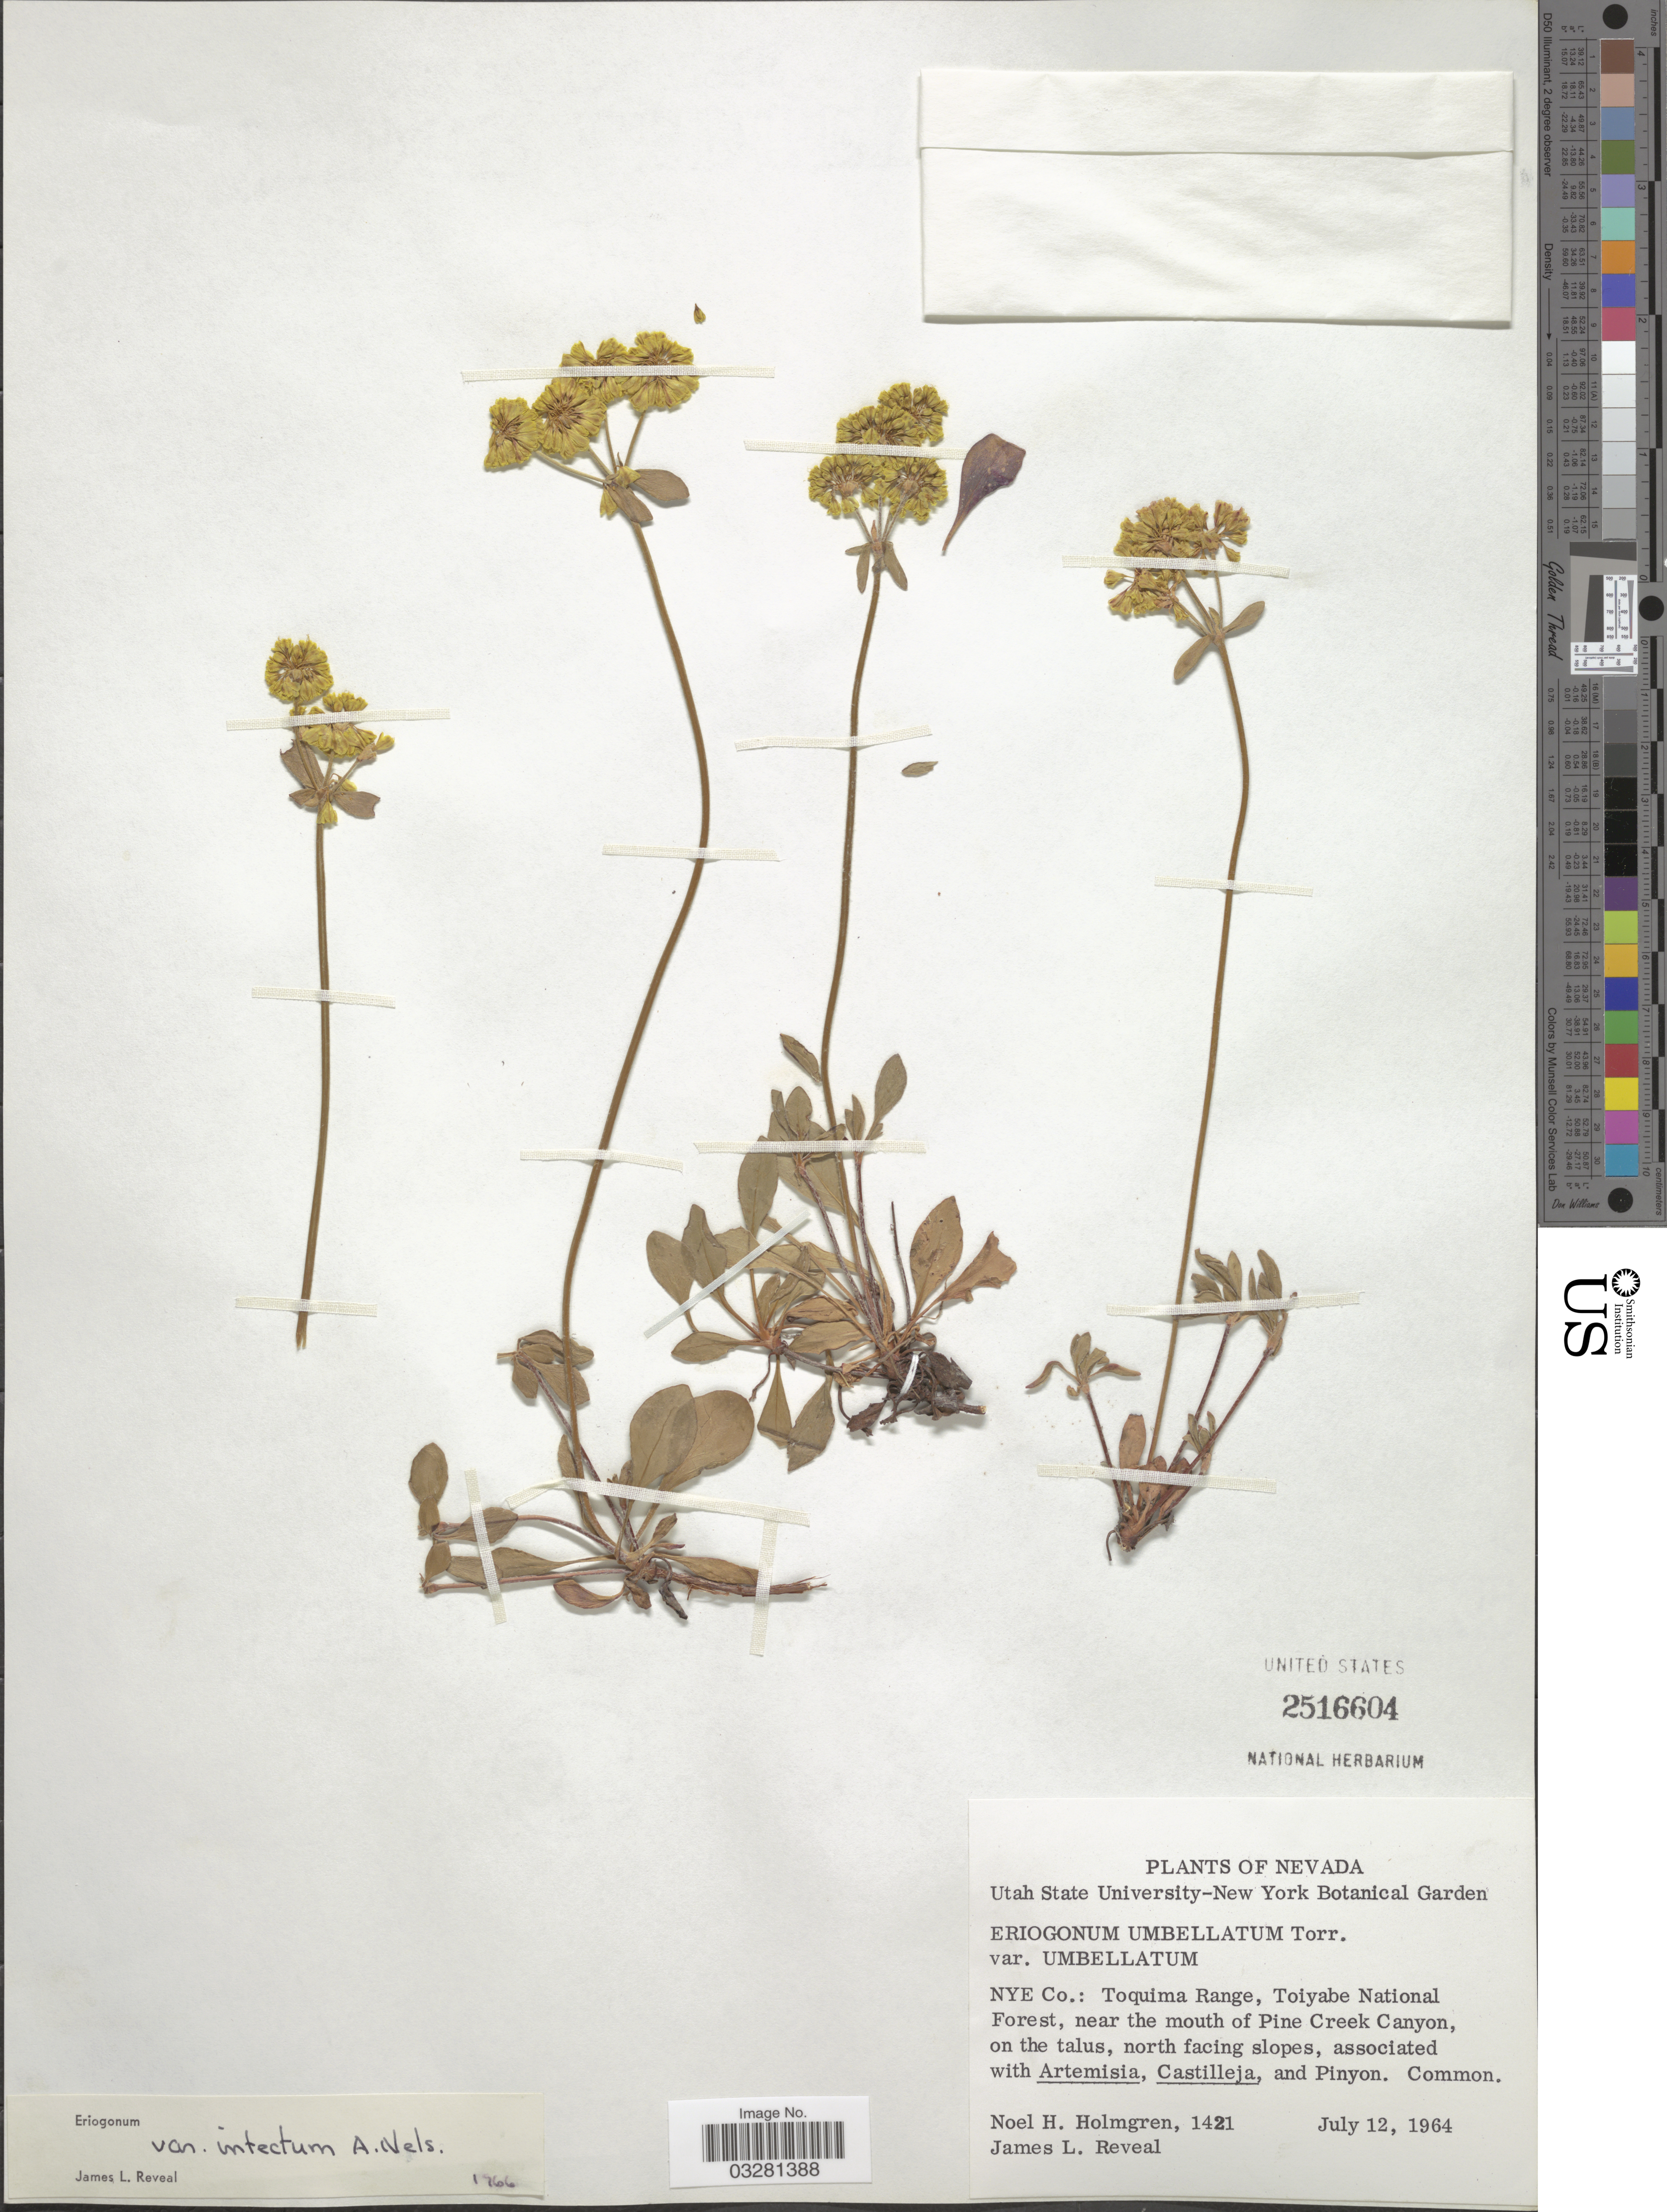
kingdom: Plantae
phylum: Tracheophyta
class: Magnoliopsida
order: Caryophyllales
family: Polygonaceae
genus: Eriogonum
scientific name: Eriogonum umbellatum var. umbellatum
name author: Torr.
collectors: N. H. Holmgren & J. L. Reveal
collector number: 1421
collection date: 1964-07-12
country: United States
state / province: Nevada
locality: Nye Co.: Toquima Range, Toiyabe National Forest, near the mouth of Pine Creek Canyon.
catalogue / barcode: US 2516604